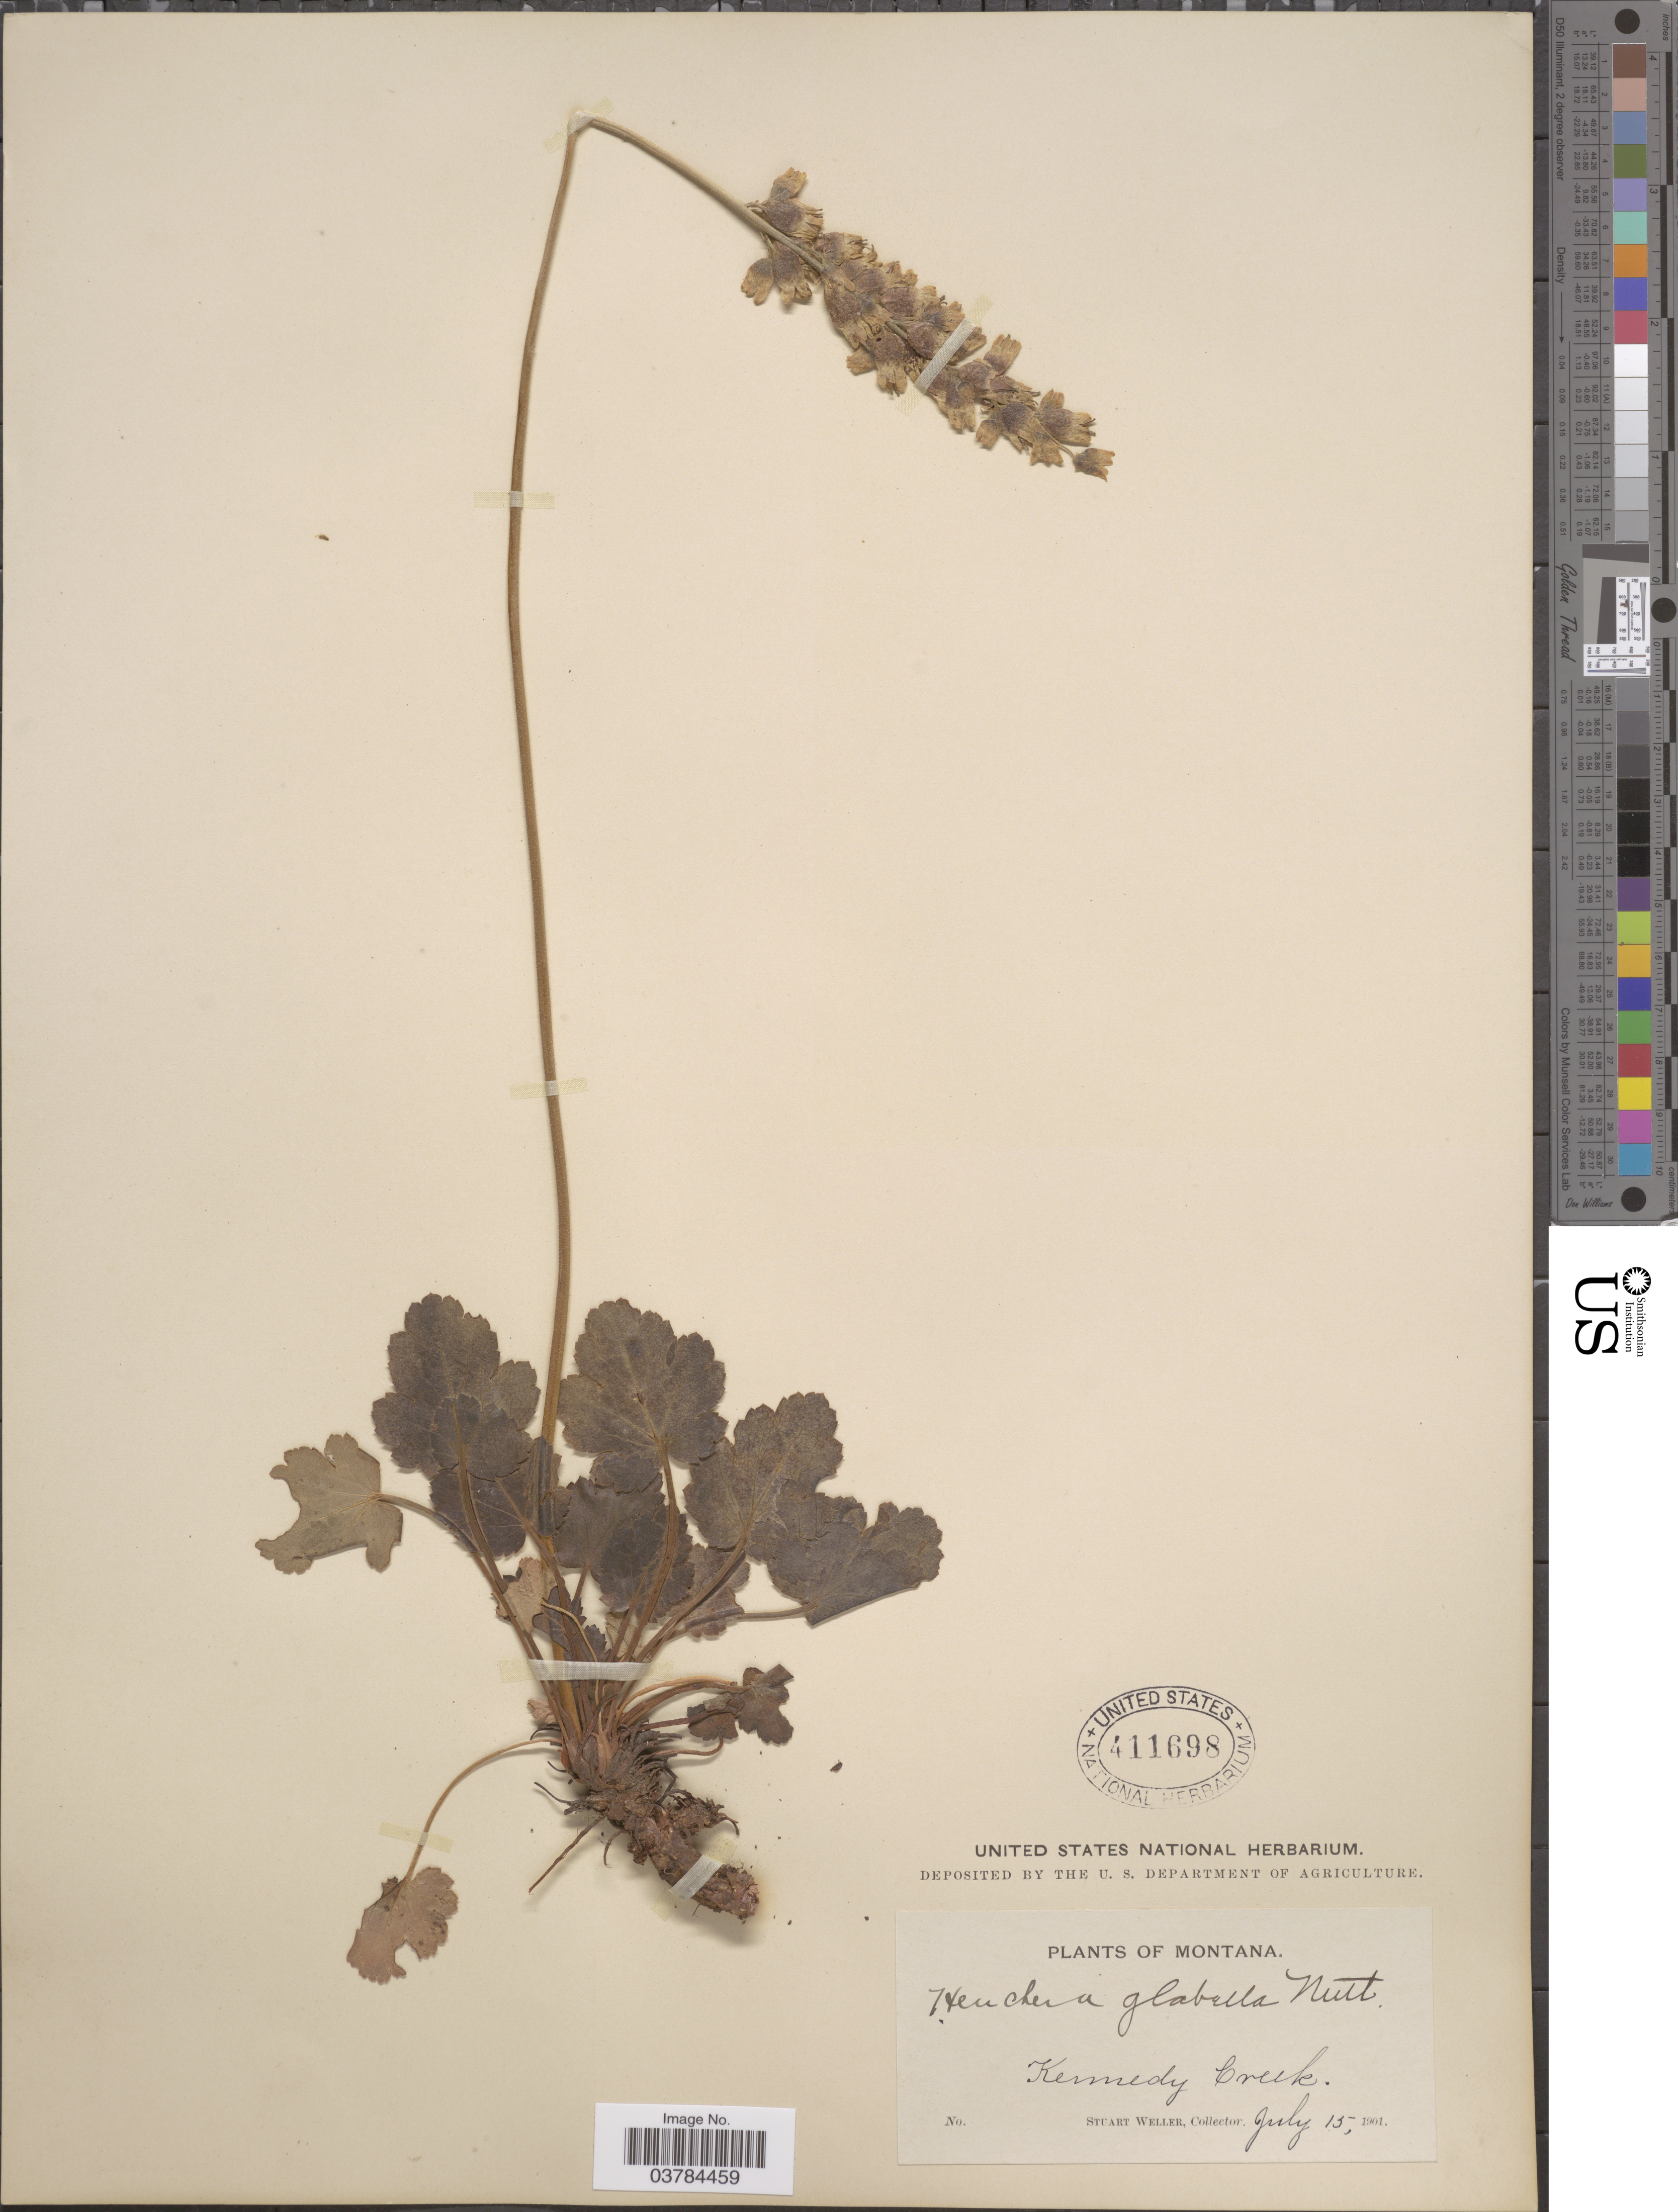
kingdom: Plantae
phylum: Tracheophyta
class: Magnoliopsida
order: Saxifragales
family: Saxifragaceae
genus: Heuchera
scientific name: Heuchera glabella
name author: Torr. & A. Gray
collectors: S. Weller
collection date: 1901-07-15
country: United States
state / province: Montana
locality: Kennedy Creek.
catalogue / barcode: US 411698